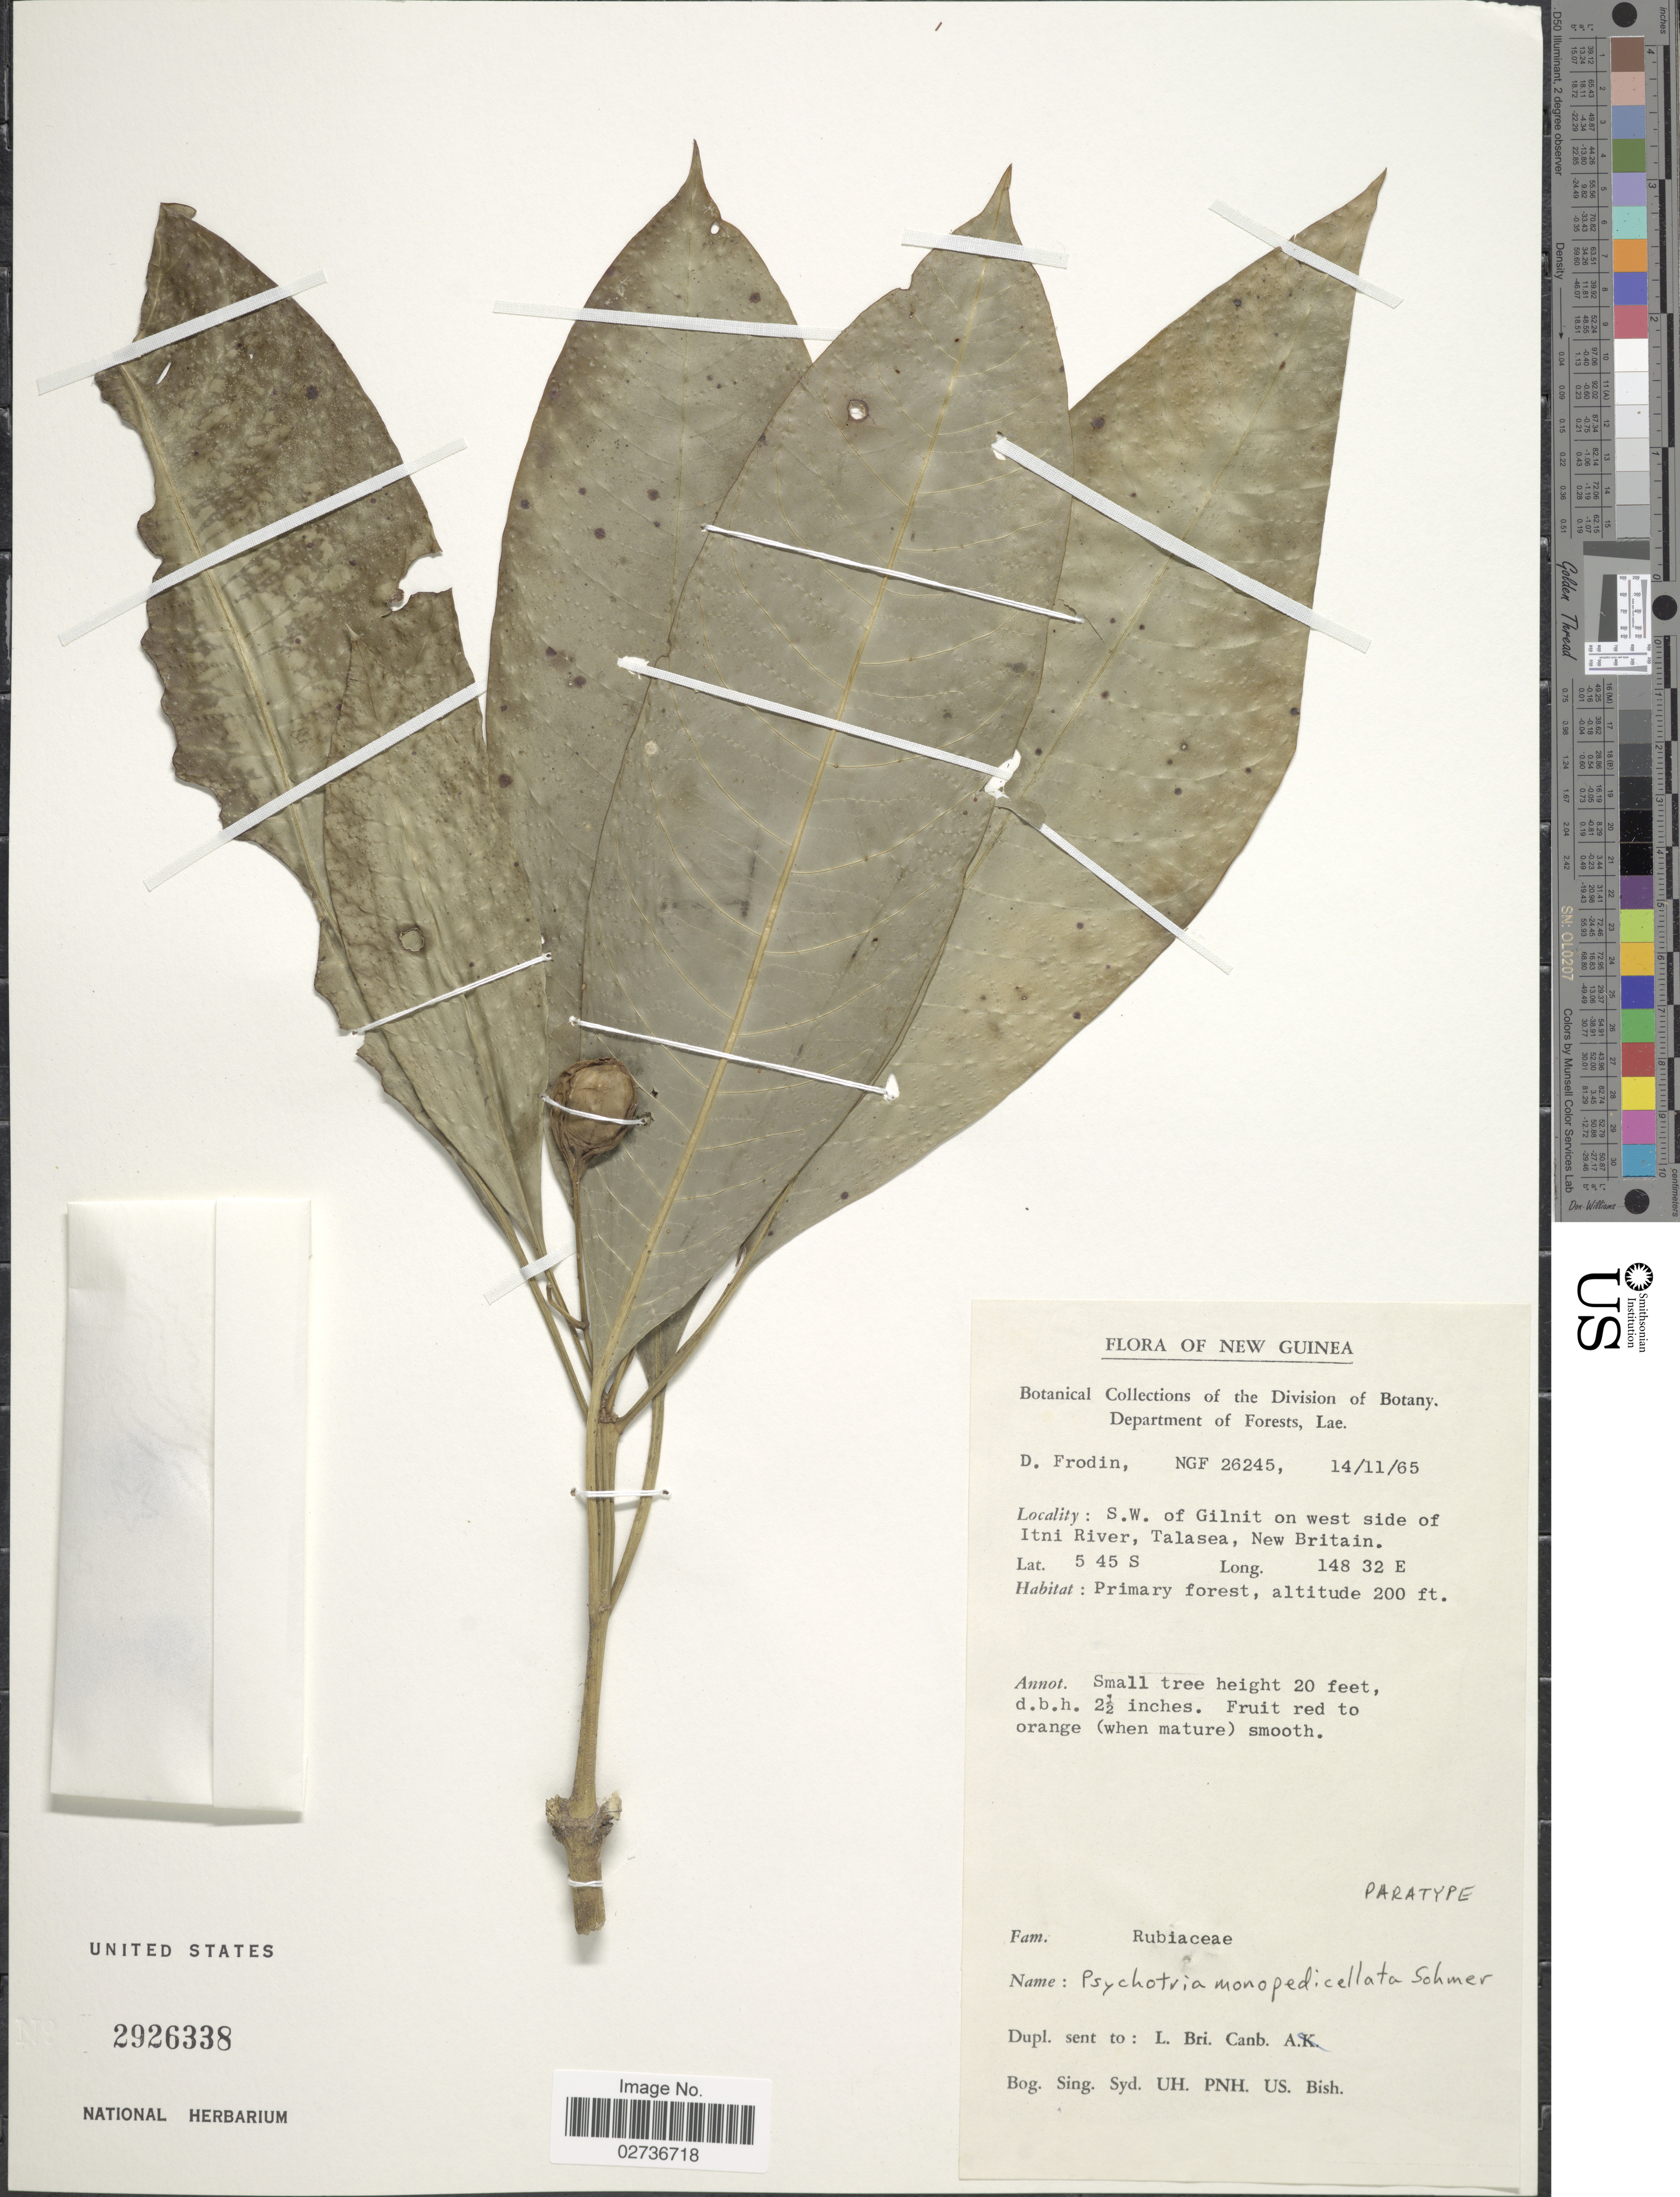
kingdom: Plantae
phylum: Tracheophyta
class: Magnoliopsida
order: Gentianales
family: Rubiaceae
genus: Psychotria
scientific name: Psychotria monopedicellata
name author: Sohmer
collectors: D. G. Frodin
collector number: NGF26245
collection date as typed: Transcribed d/m/y: 14/11/65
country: Papua New Guinea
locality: New Guinea. S.W. of Gilnit on west side of Itni River, Talasea, New Britain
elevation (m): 61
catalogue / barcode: US 2926338